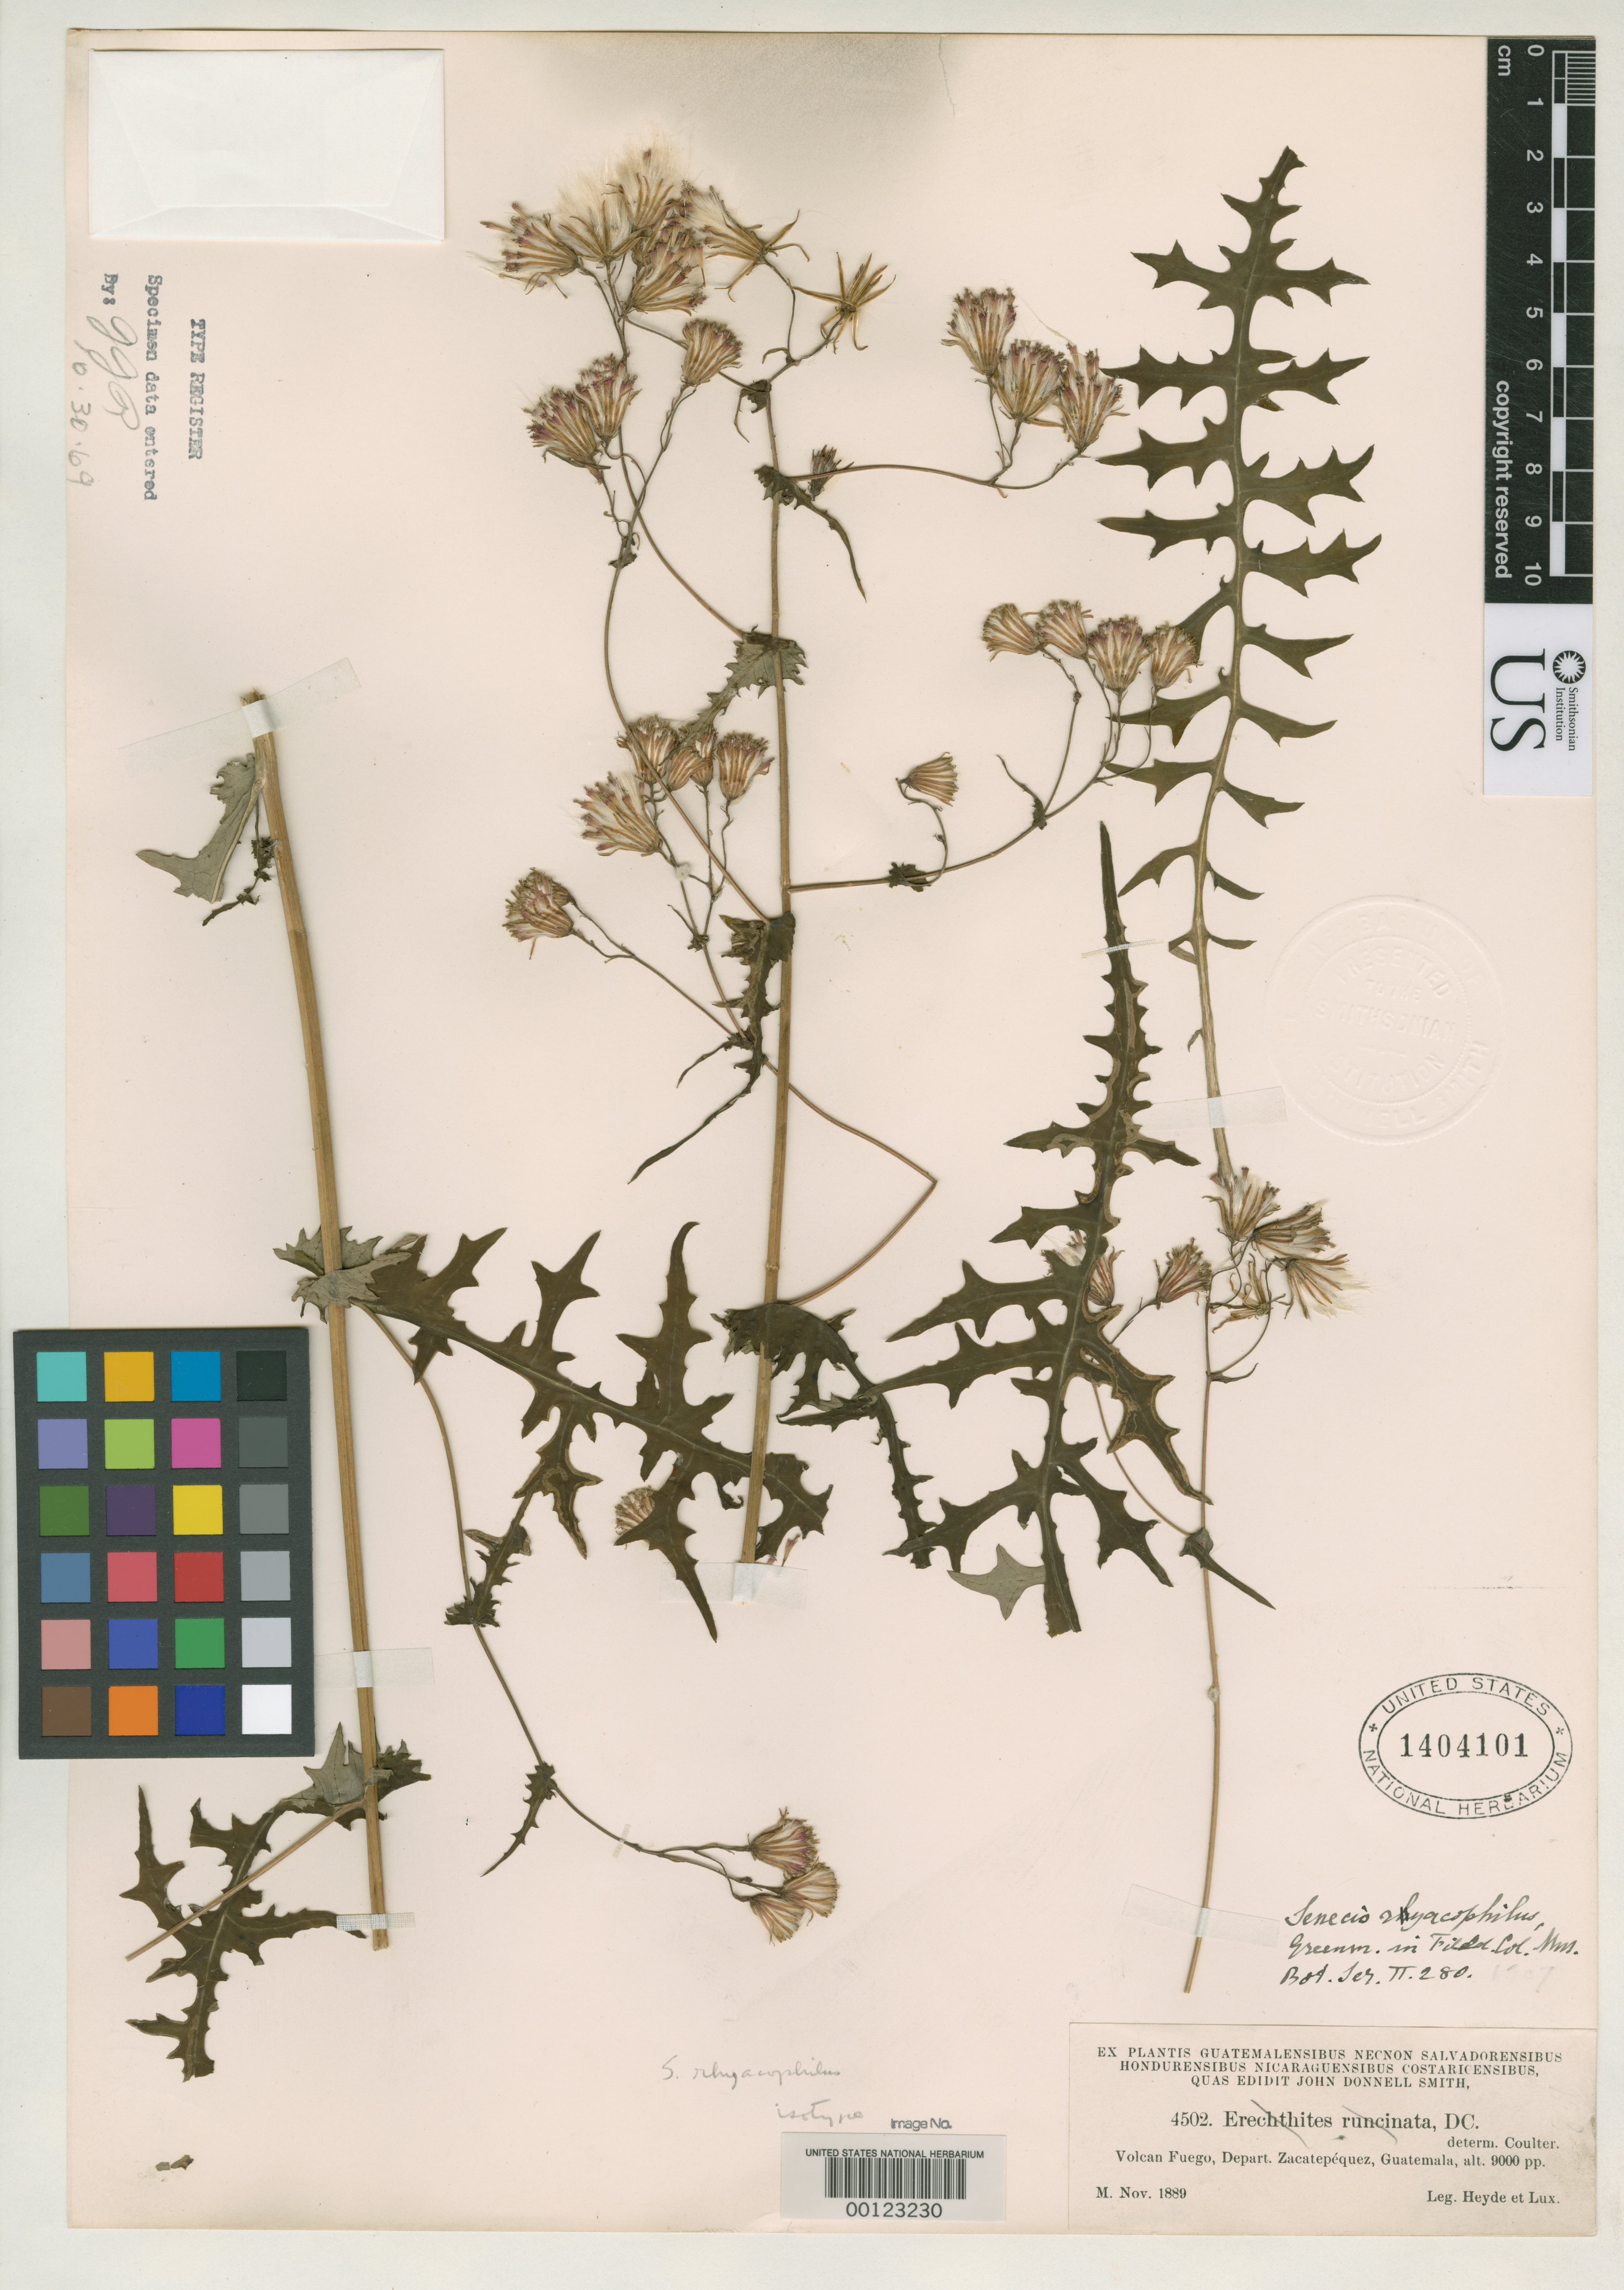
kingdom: Plantae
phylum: Tracheophyta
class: Magnoliopsida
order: Asterales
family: Asteraceae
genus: Senecio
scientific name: Senecio rhyacophilus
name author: Greenm.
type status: Isolectotype; Isosyntype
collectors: E. T. Heyde & E. Lux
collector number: J.D.S. 4502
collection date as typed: Nov 1889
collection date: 1889-11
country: Guatemala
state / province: Suchitepéquez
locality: Volcan Fuego, Depart. Zacatepéquez.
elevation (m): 2743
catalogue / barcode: US 1404101